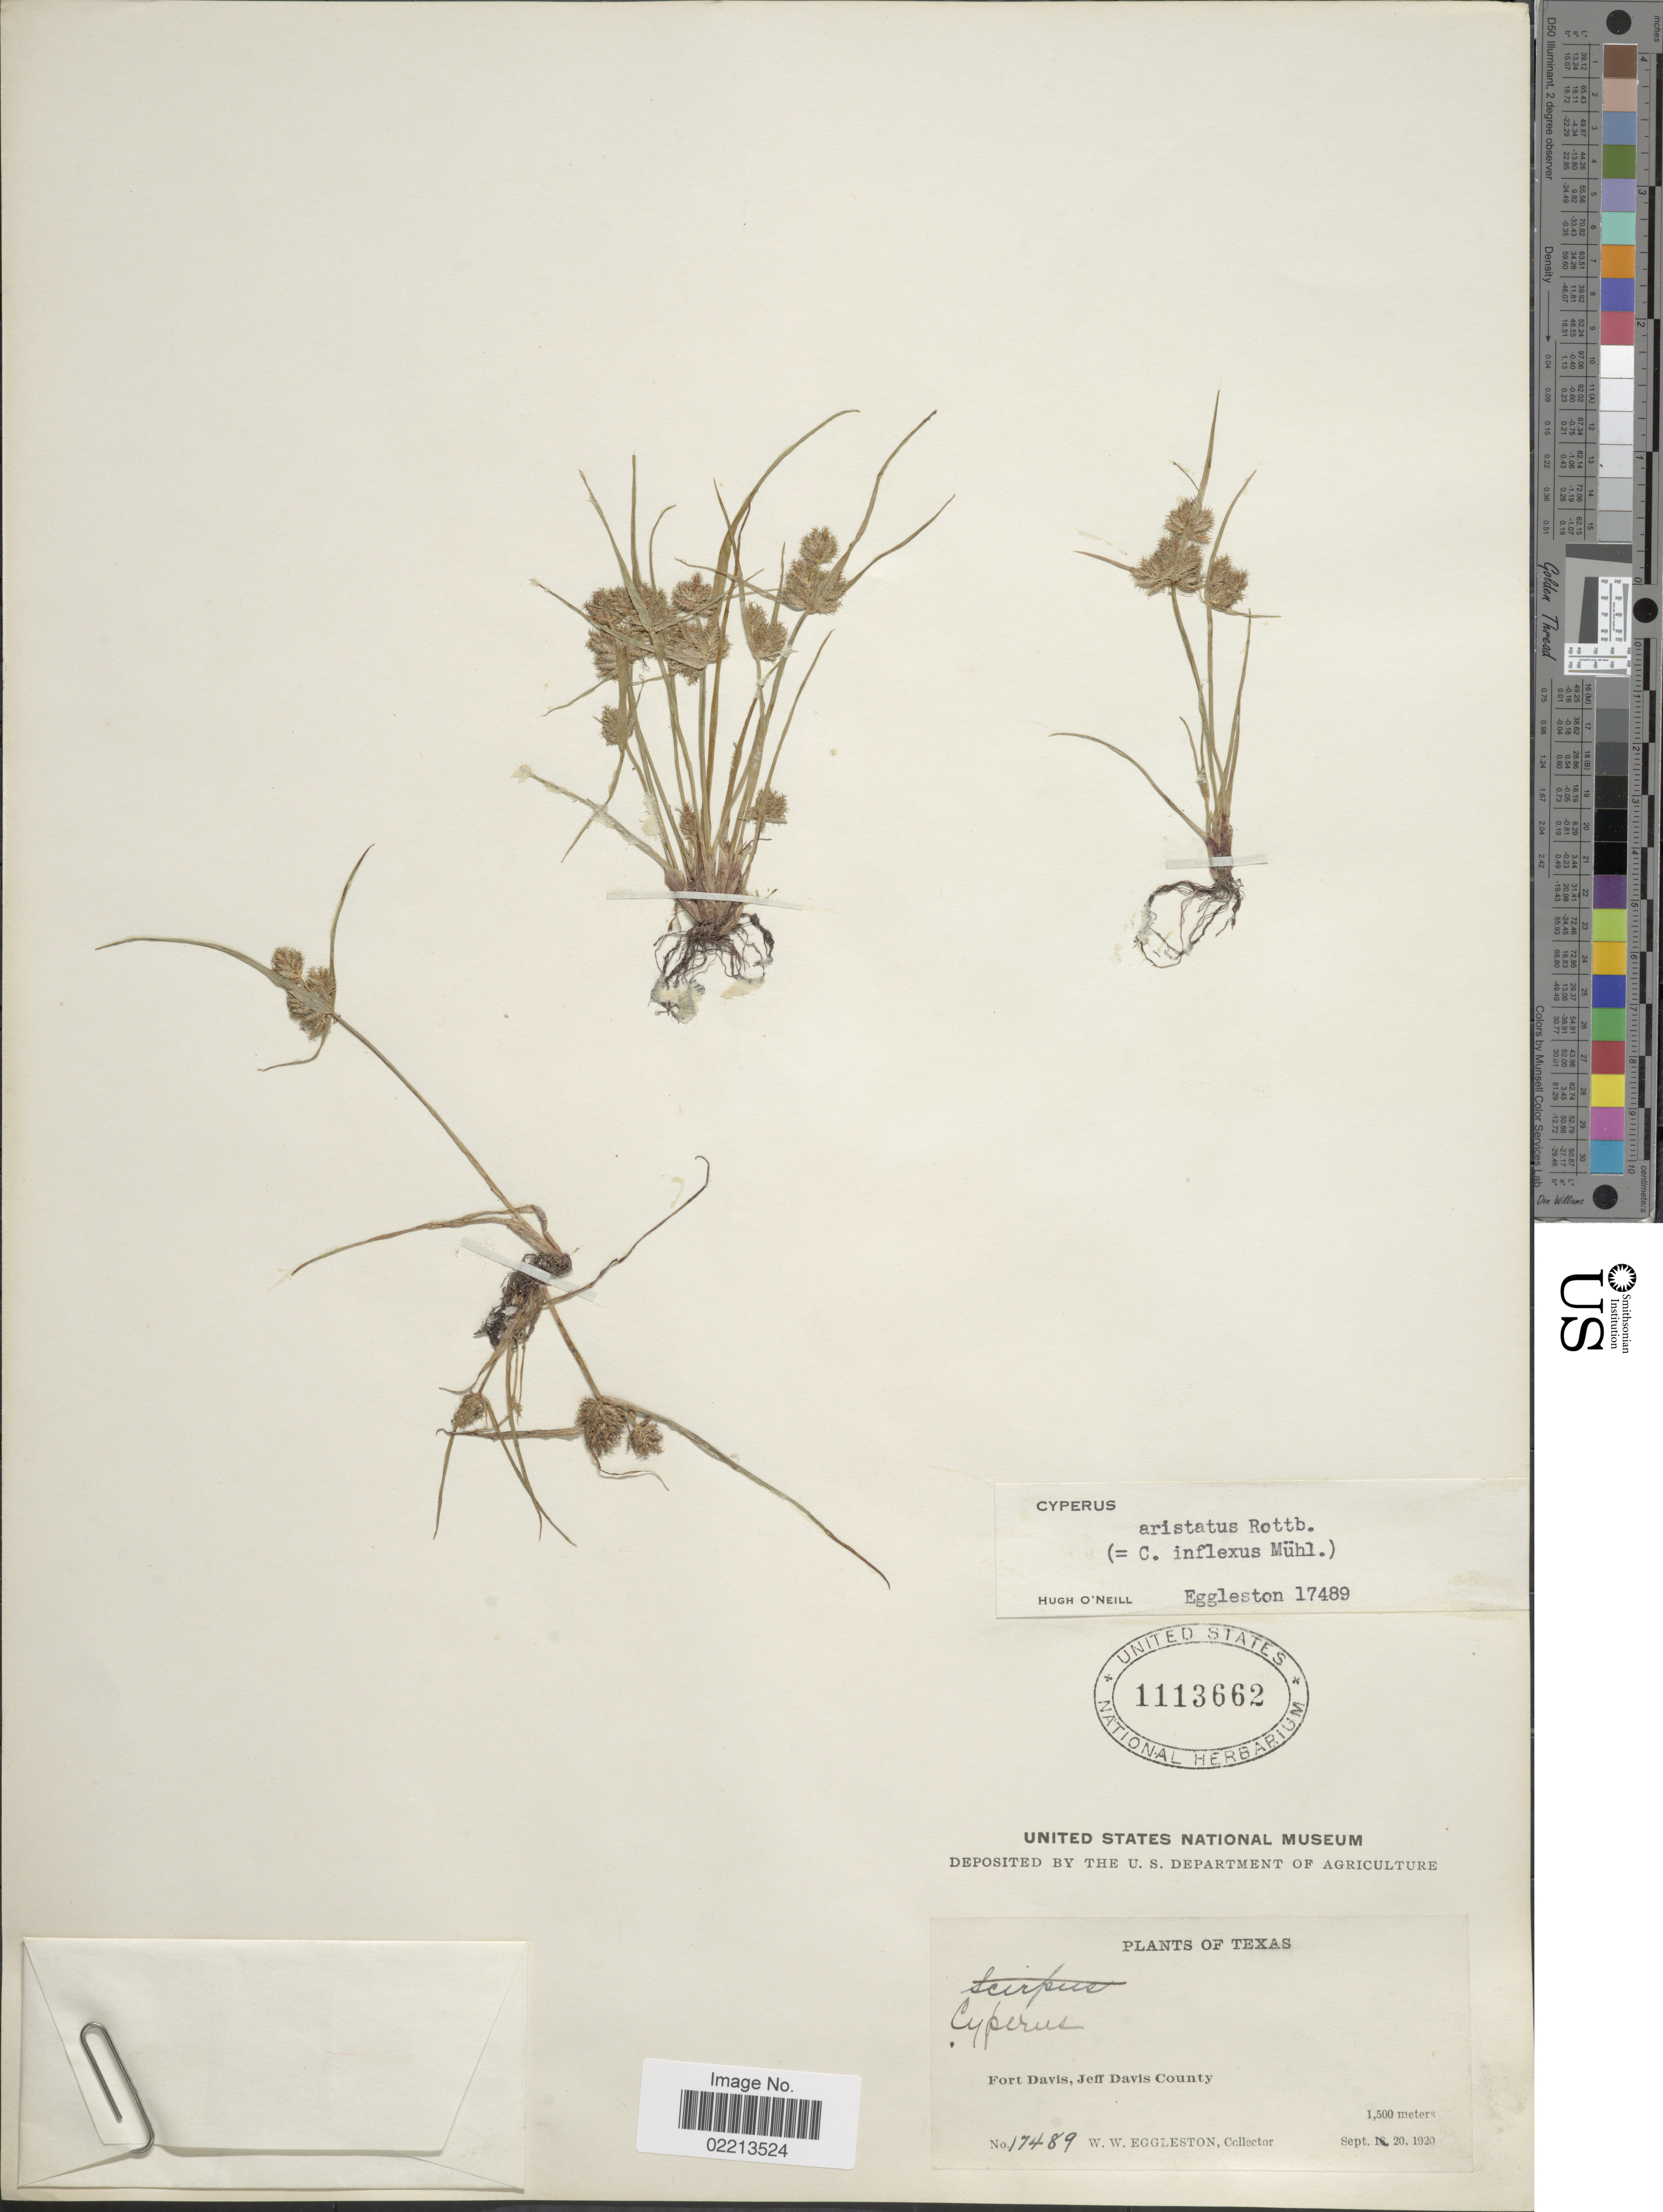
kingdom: Plantae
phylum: Tracheophyta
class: Liliopsida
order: Poales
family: Cyperaceae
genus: Cyperus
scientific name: Cyperus squarrosus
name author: L.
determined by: Strong, Mark T., (BOT), Smithsonian Institution - National Museum of Natural History (UNITED STATES)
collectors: W. W. Eggleston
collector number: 17489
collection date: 1920-09-20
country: United States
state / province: Texas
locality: Fort Davis, Jeff Davis County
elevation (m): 1500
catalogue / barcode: US 1113662